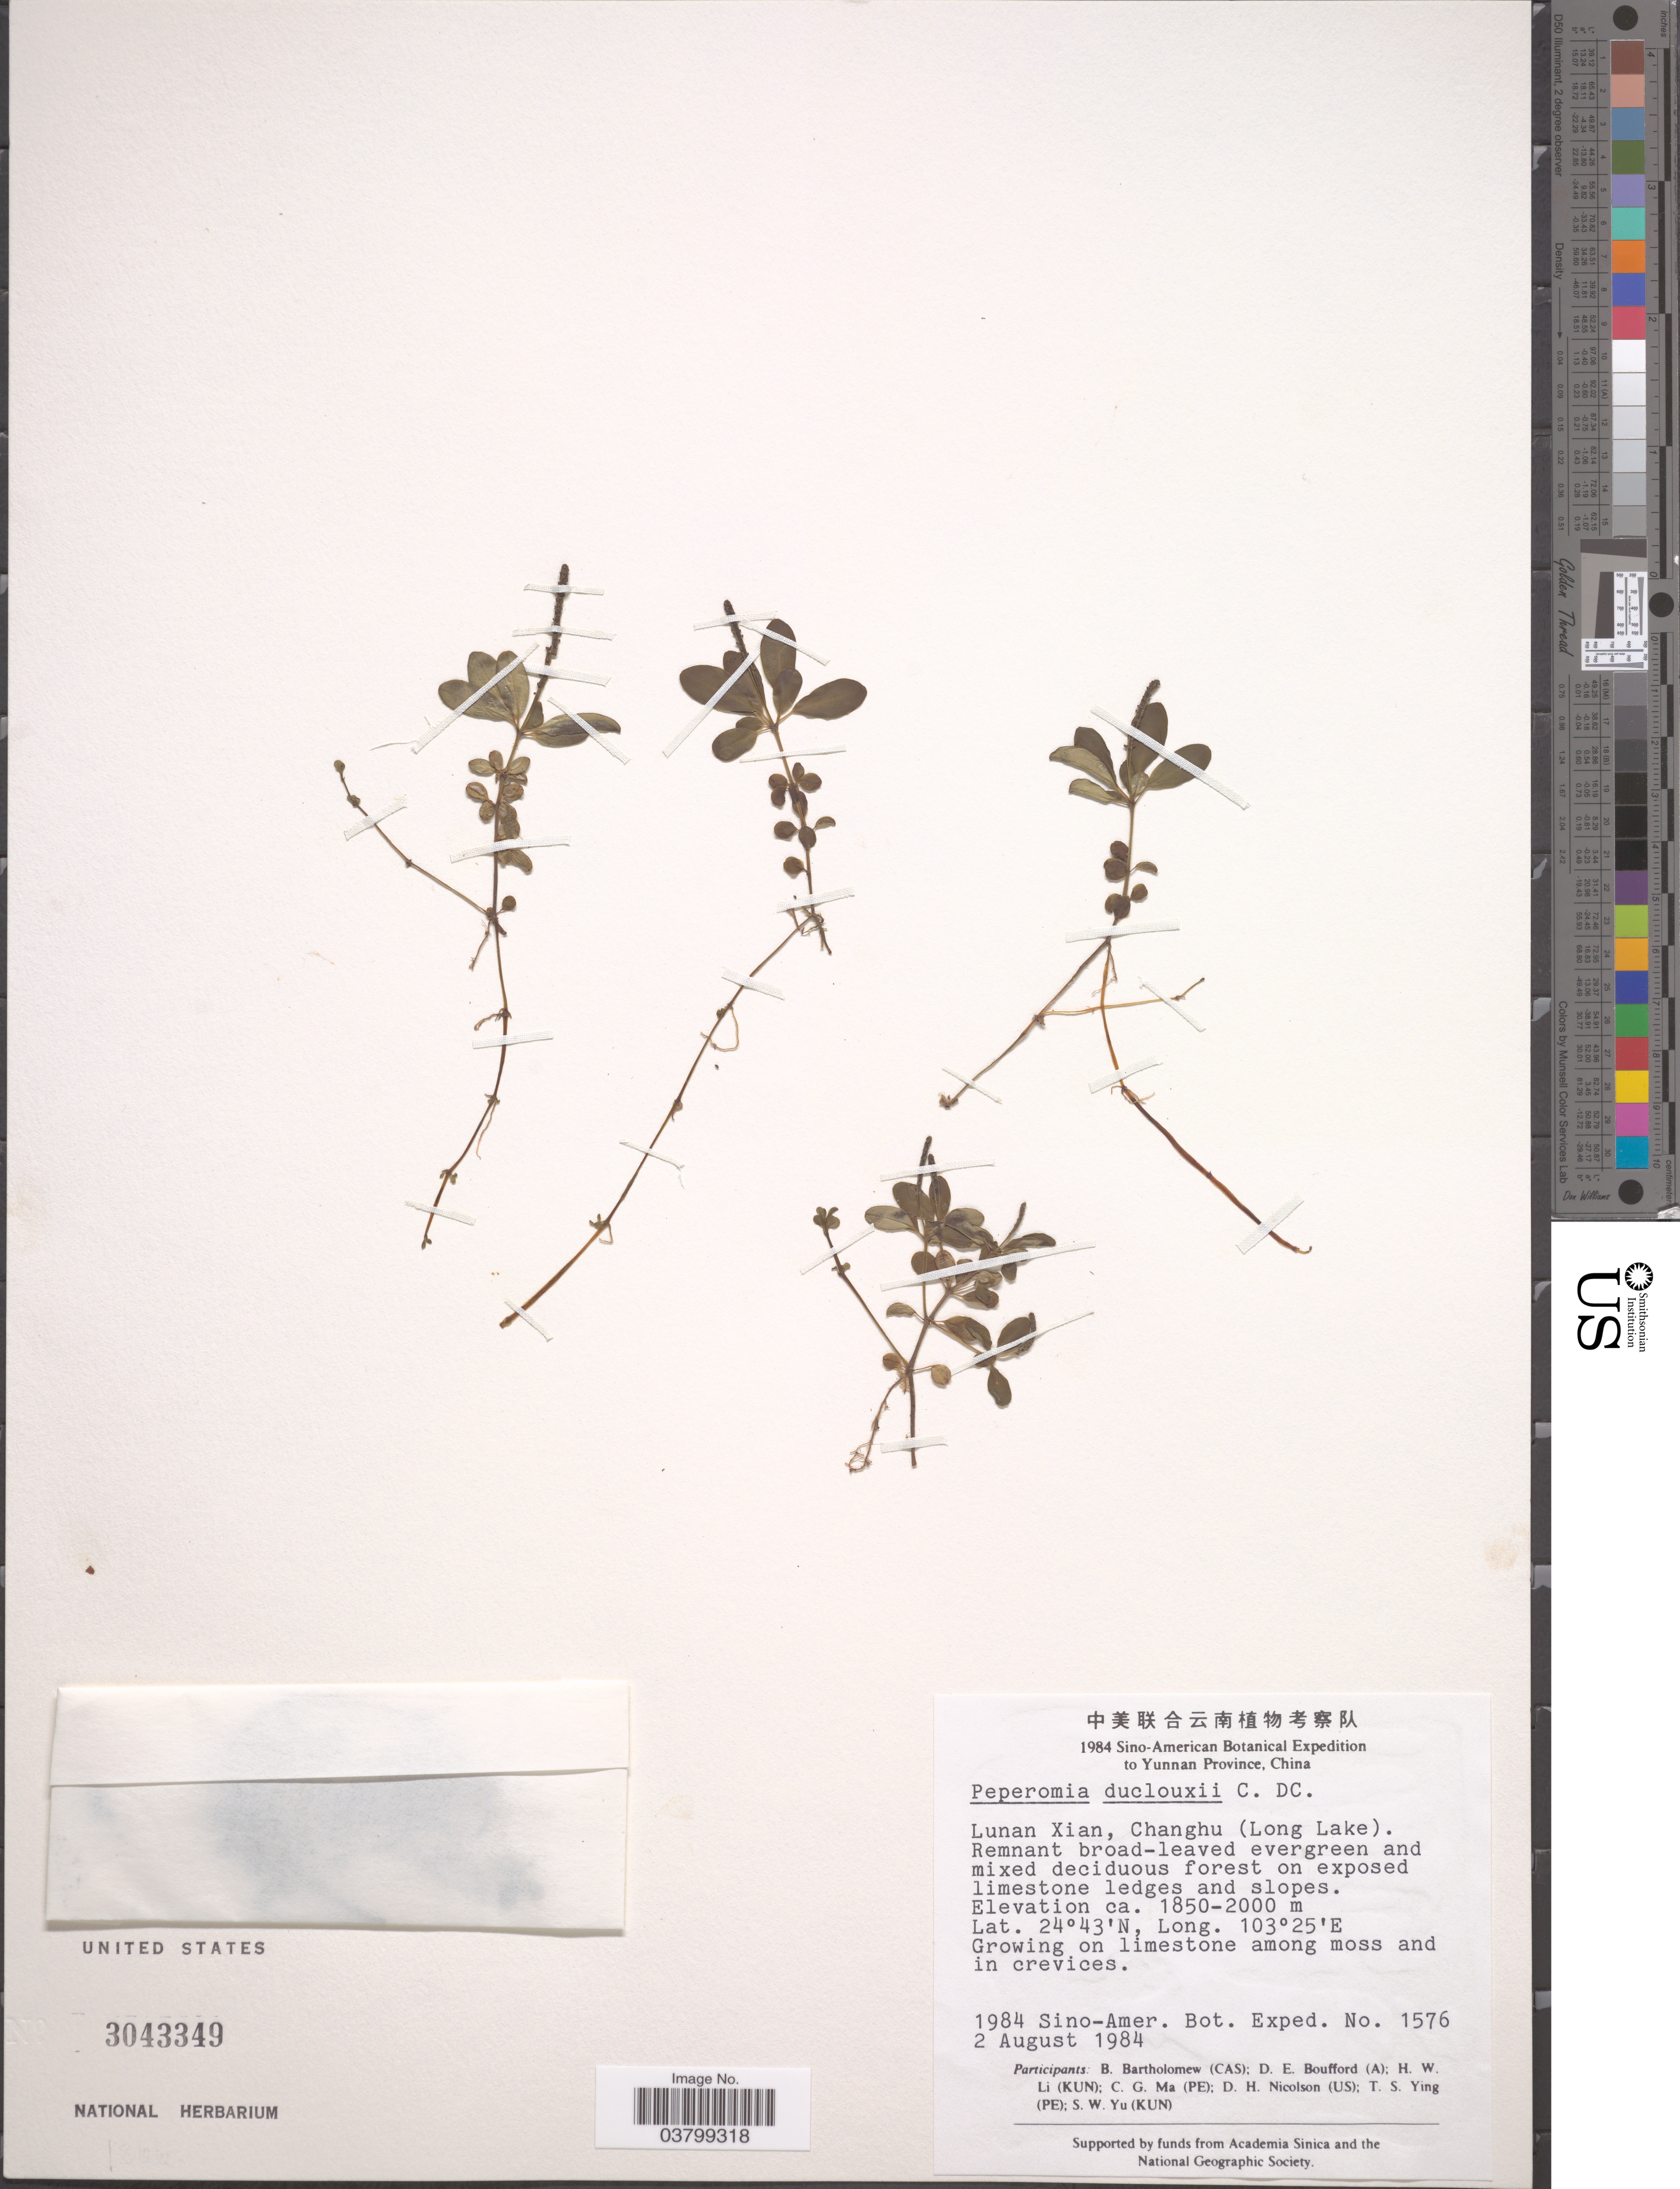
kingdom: Plantae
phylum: Tracheophyta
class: Magnoliopsida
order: Piperales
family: Piperaceae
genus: Peperomia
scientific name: Peperomia duclouxii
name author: C. DC.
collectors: Sino-Amer. Bot. Exped. 1984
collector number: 1576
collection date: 1984-08-02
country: China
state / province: Yunnan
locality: Lunan Xian, Changhu (Long Lake).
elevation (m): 1850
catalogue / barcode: US 3043349